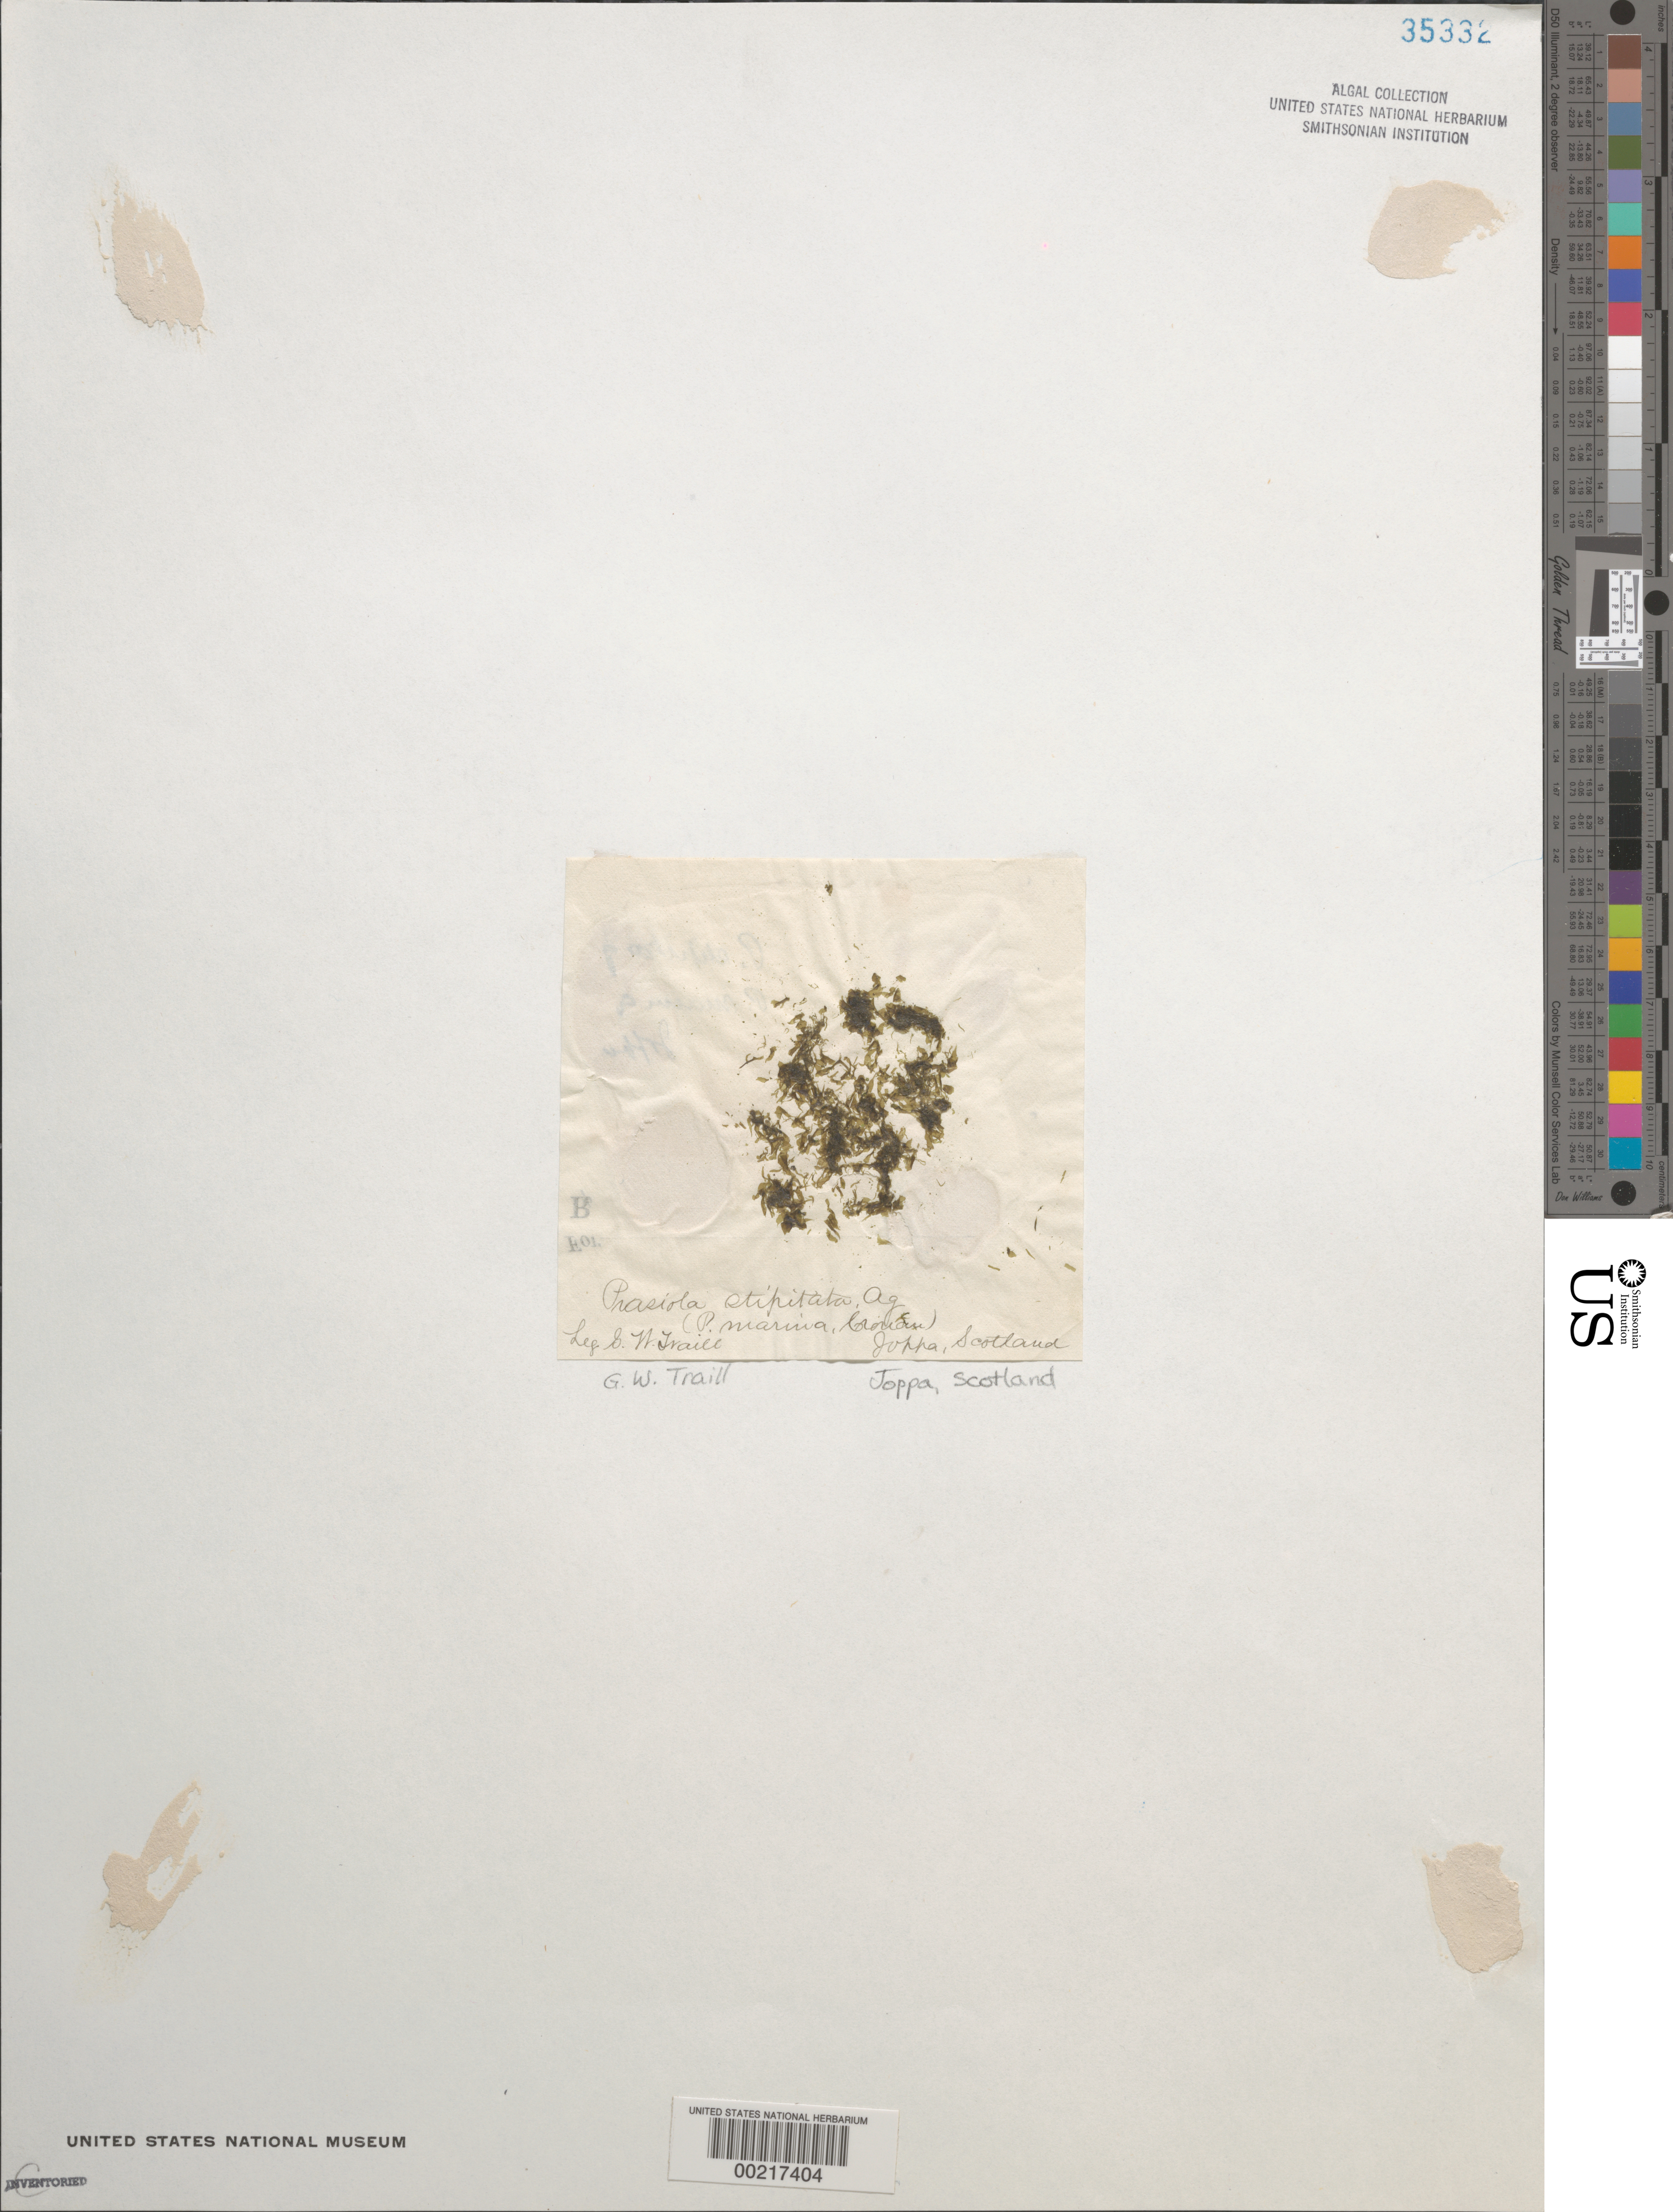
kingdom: Plantae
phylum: Chlorophyta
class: Trebouxiophyceae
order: Prasiolales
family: Prasiolaceae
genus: Prasiola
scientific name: Prasiola stipitata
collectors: G. Traill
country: United Kingdom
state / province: Scotland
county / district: Lothian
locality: Joppa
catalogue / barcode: US 35332